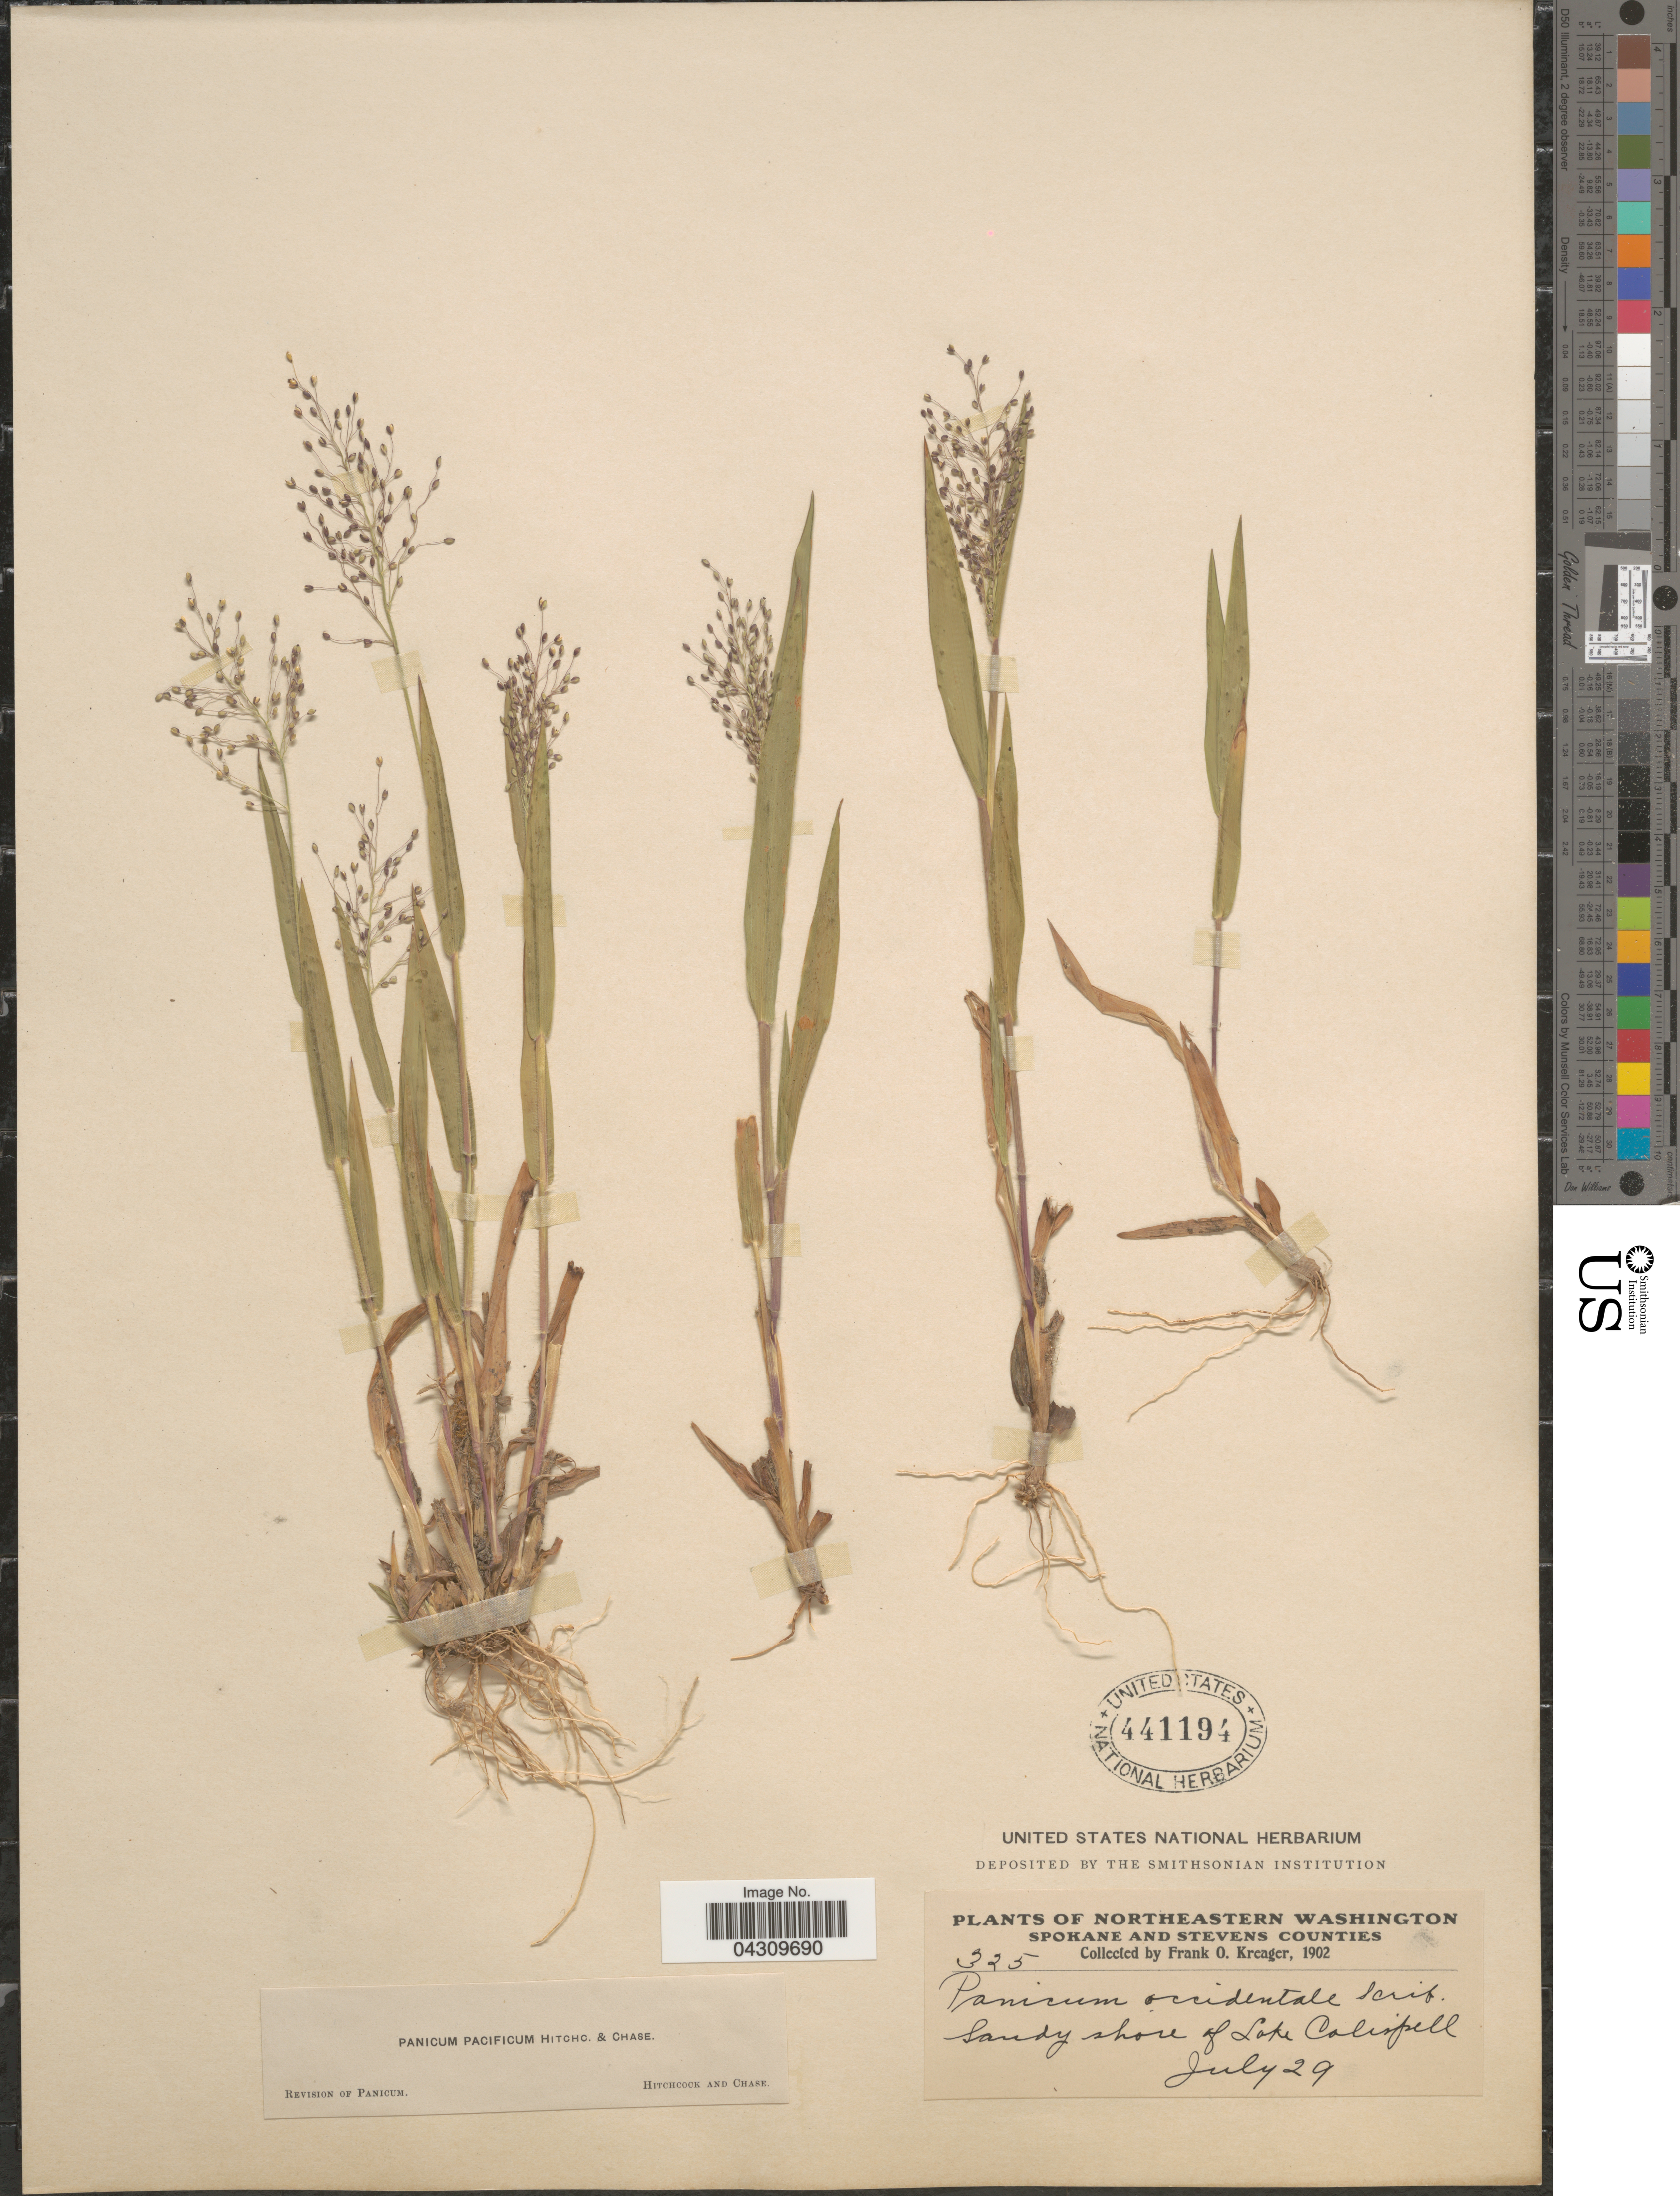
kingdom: Plantae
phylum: Tracheophyta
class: Liliopsida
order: Poales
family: Poaceae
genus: Dichanthelium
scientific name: Dichanthelium acuminatum var. acuminatum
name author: (Sw.) Gould & C.A. Clark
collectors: F. Kreager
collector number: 325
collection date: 1902-07-29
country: United States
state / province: Washington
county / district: Spokane / Stevens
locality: Northeastern Washington. Spokane And Stevens Counties. Sandy shore of Lake Calispell.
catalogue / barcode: US 441194